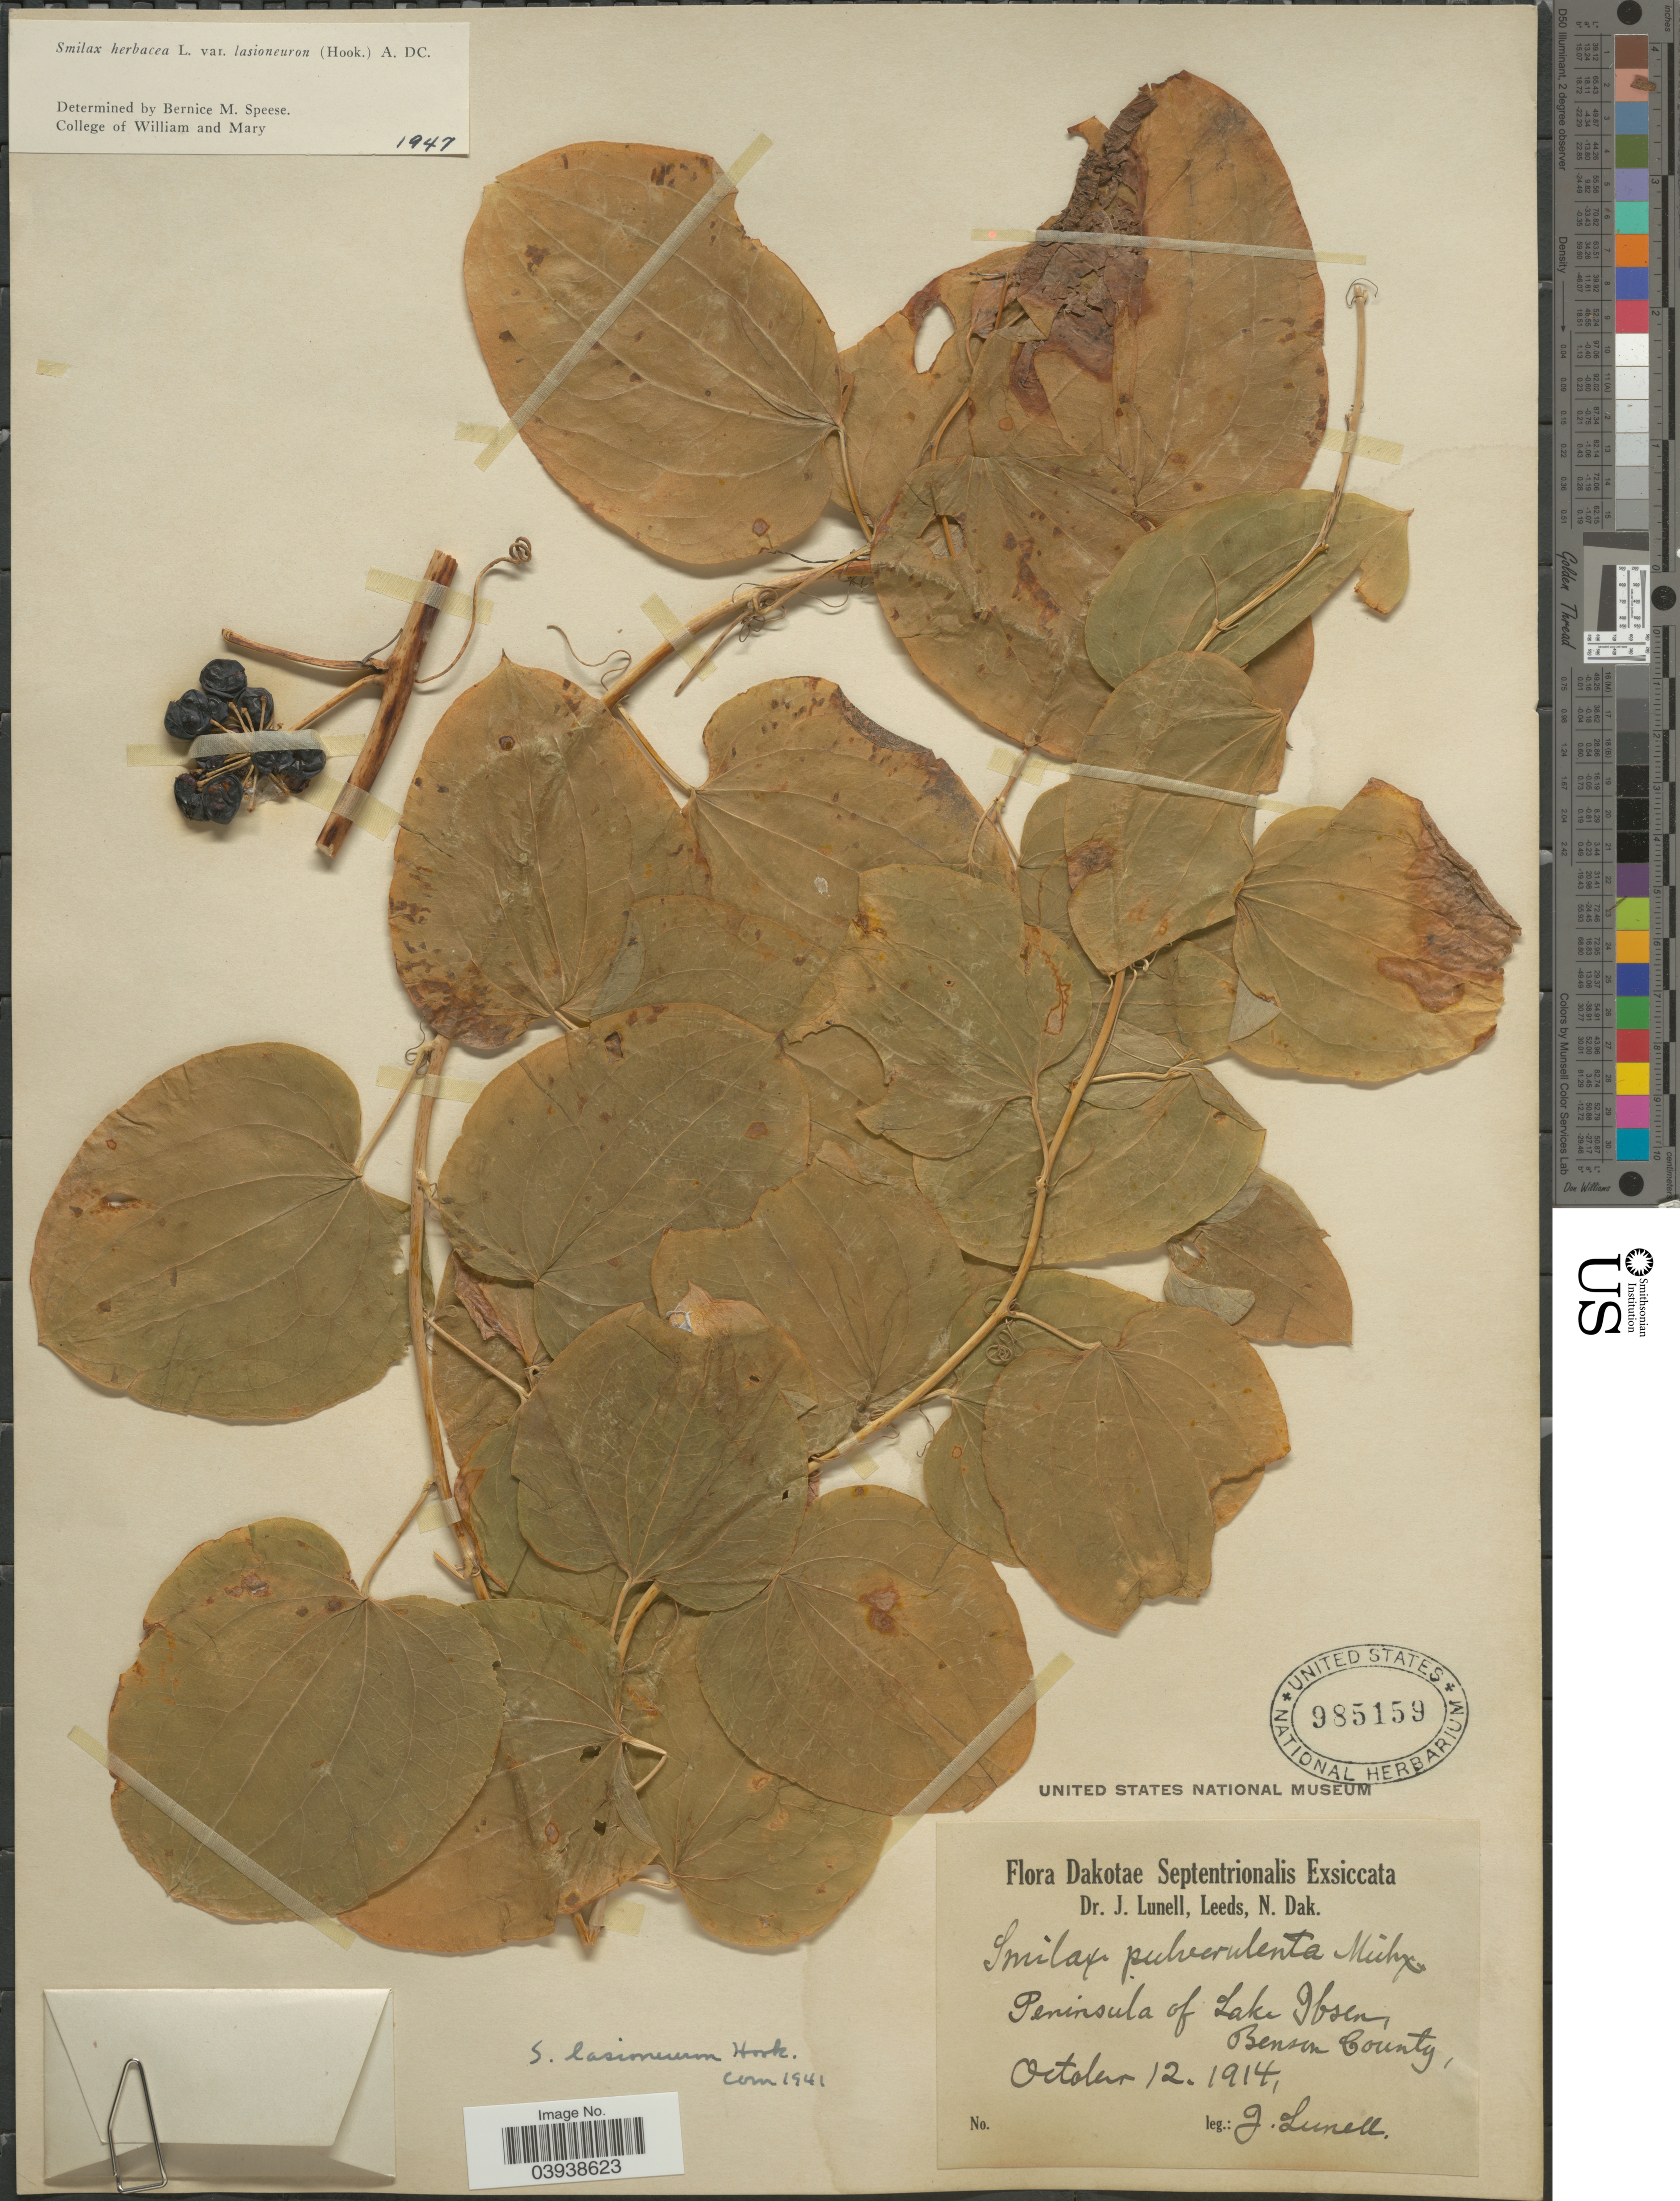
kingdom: Plantae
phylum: Tracheophyta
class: Liliopsida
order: Liliales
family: Smilacaceae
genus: Smilax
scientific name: Smilax herbacea var. lasioneuron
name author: (Hook.) A. DC.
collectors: J. Lunell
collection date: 1914-10-12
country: United States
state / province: North Dakota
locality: Dakotae Septentrionalis. Peninsula of Lake Ibsen, Benson County.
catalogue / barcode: US 985159